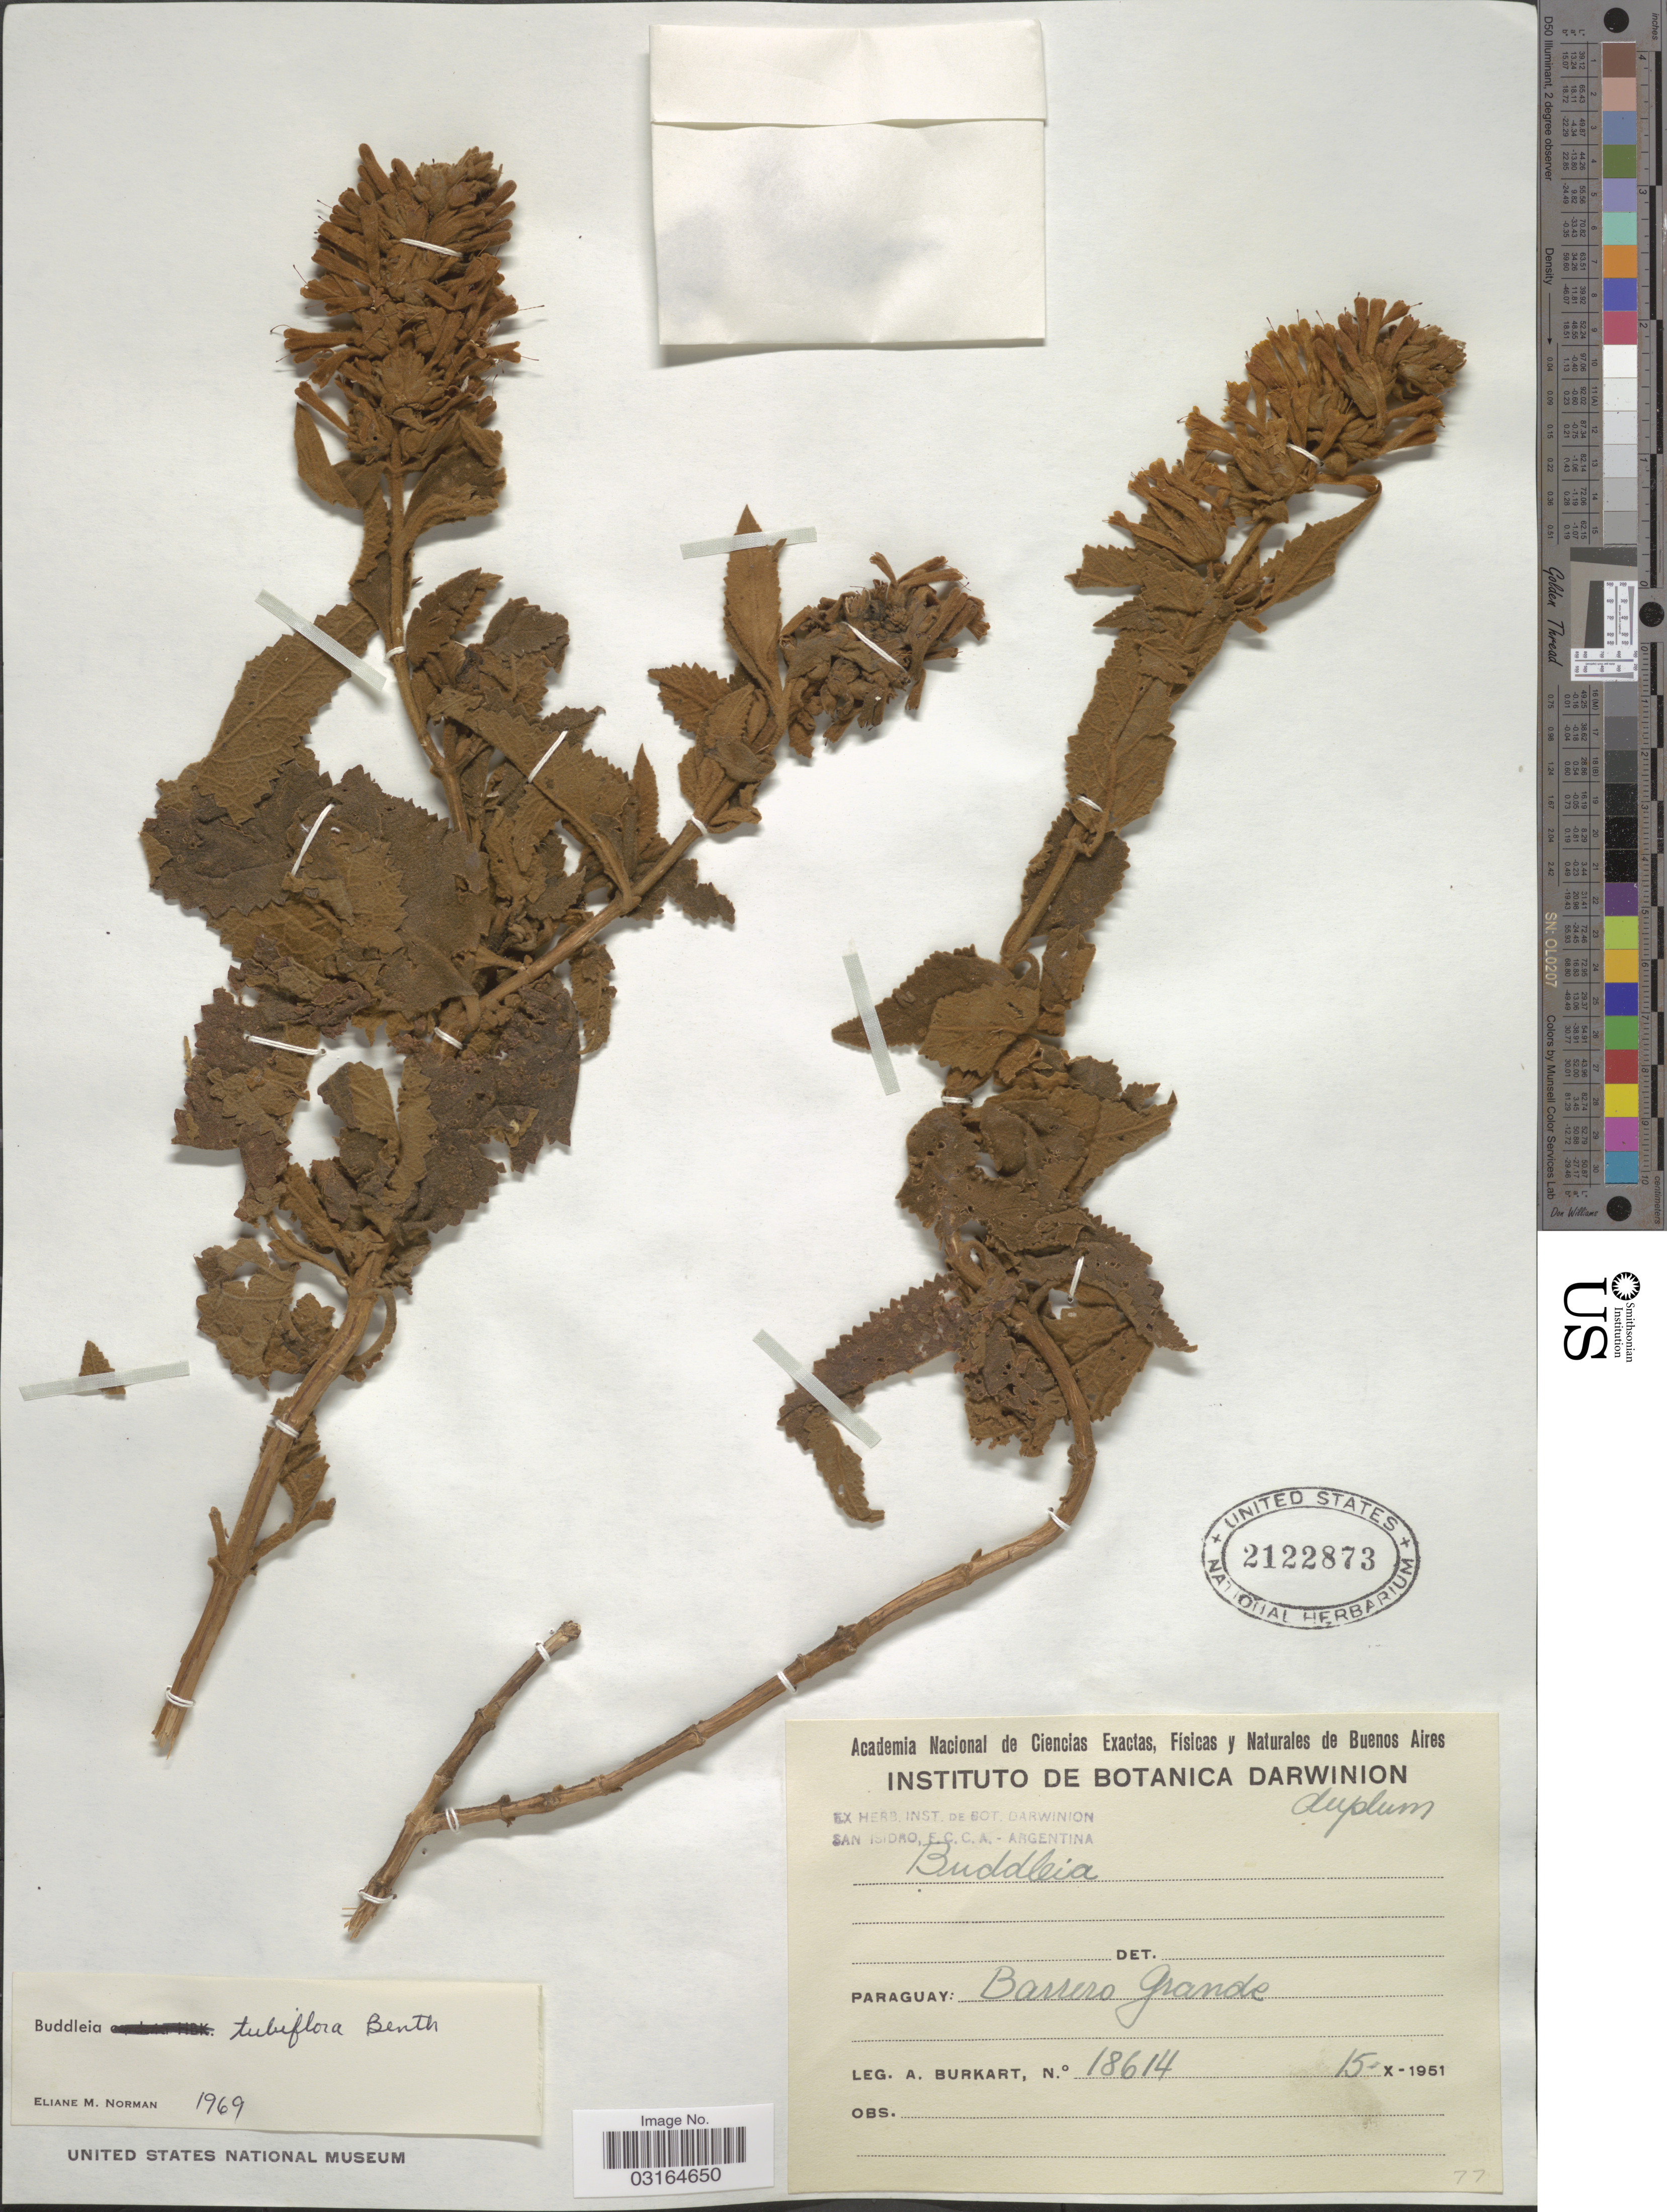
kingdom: Plantae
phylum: Tracheophyta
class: Magnoliopsida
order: Lamiales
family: Scrophulariaceae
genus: Buddleja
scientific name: Buddleja tubiflora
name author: Benth.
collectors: A. E. Burkart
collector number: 18614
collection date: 1951-10-15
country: Paraguay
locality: Barrero Grande.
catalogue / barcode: US 2122873